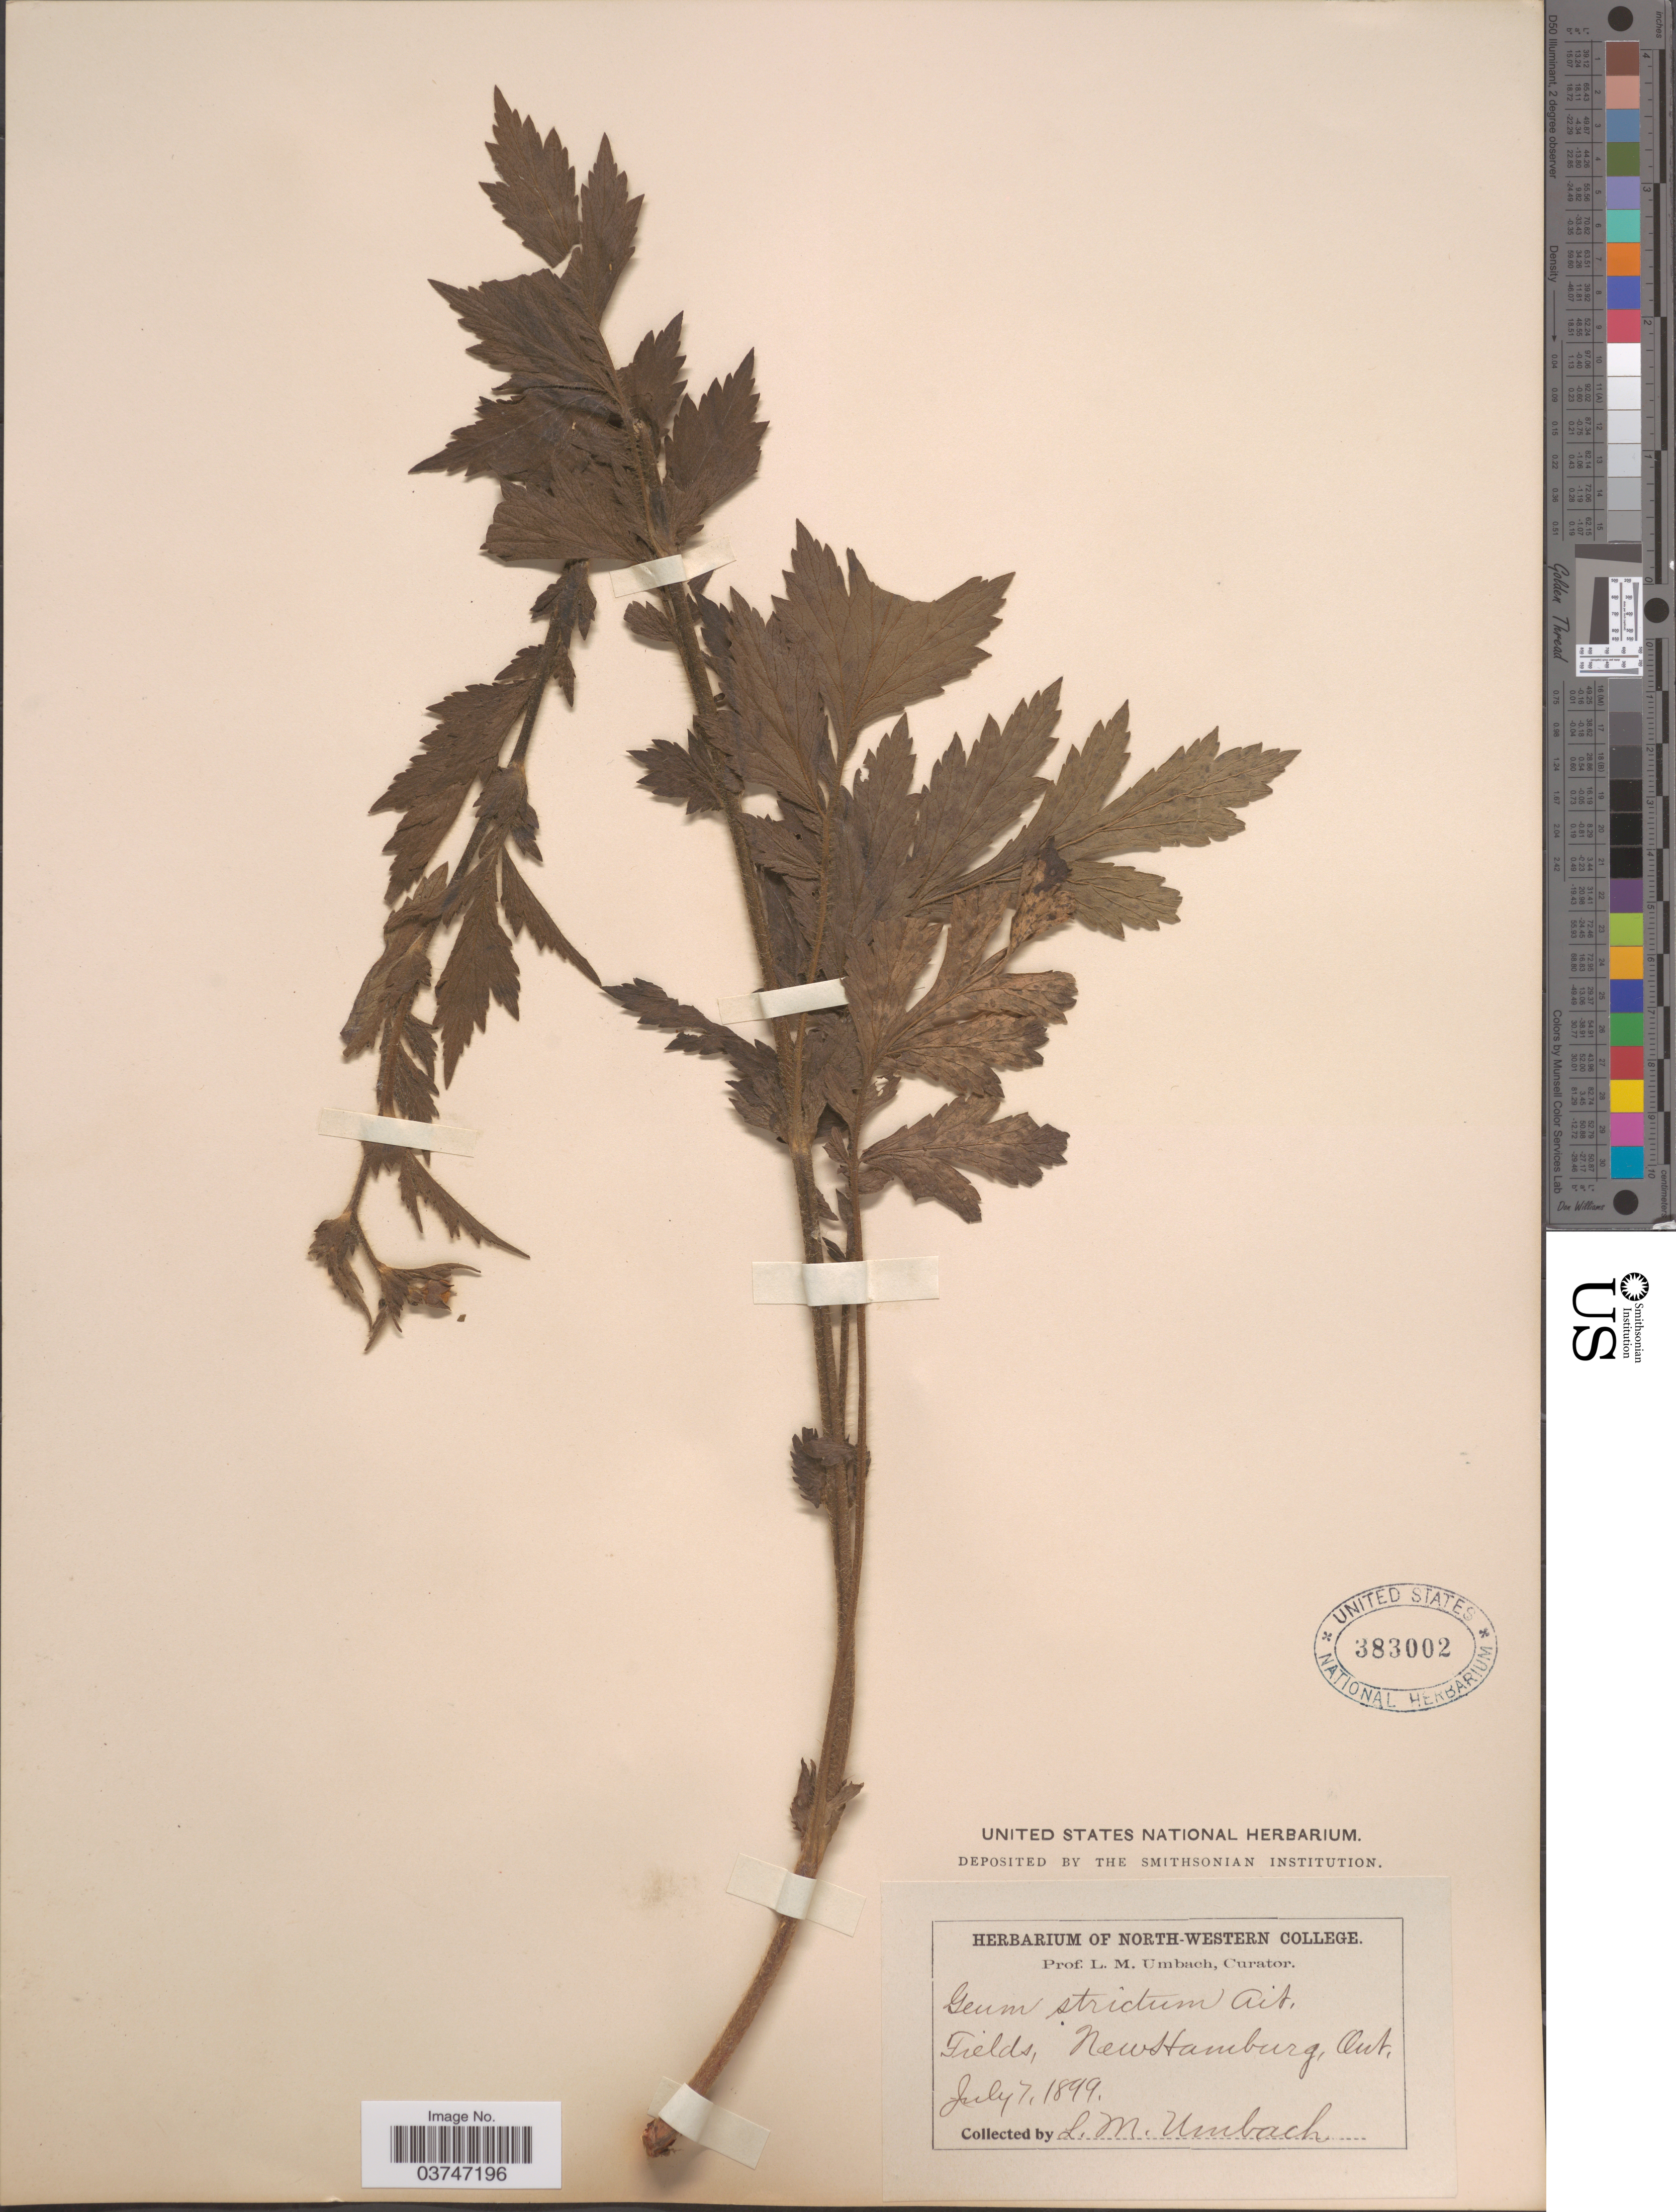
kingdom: Plantae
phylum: Tracheophyta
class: Magnoliopsida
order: Rosales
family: Rosaceae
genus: Geum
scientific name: Geum aleppicum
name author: Jacq.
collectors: L. M. Umbach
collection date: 1899-07-07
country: Canada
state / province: Ontario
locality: Fields, New Hamburg.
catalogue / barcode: US 383002